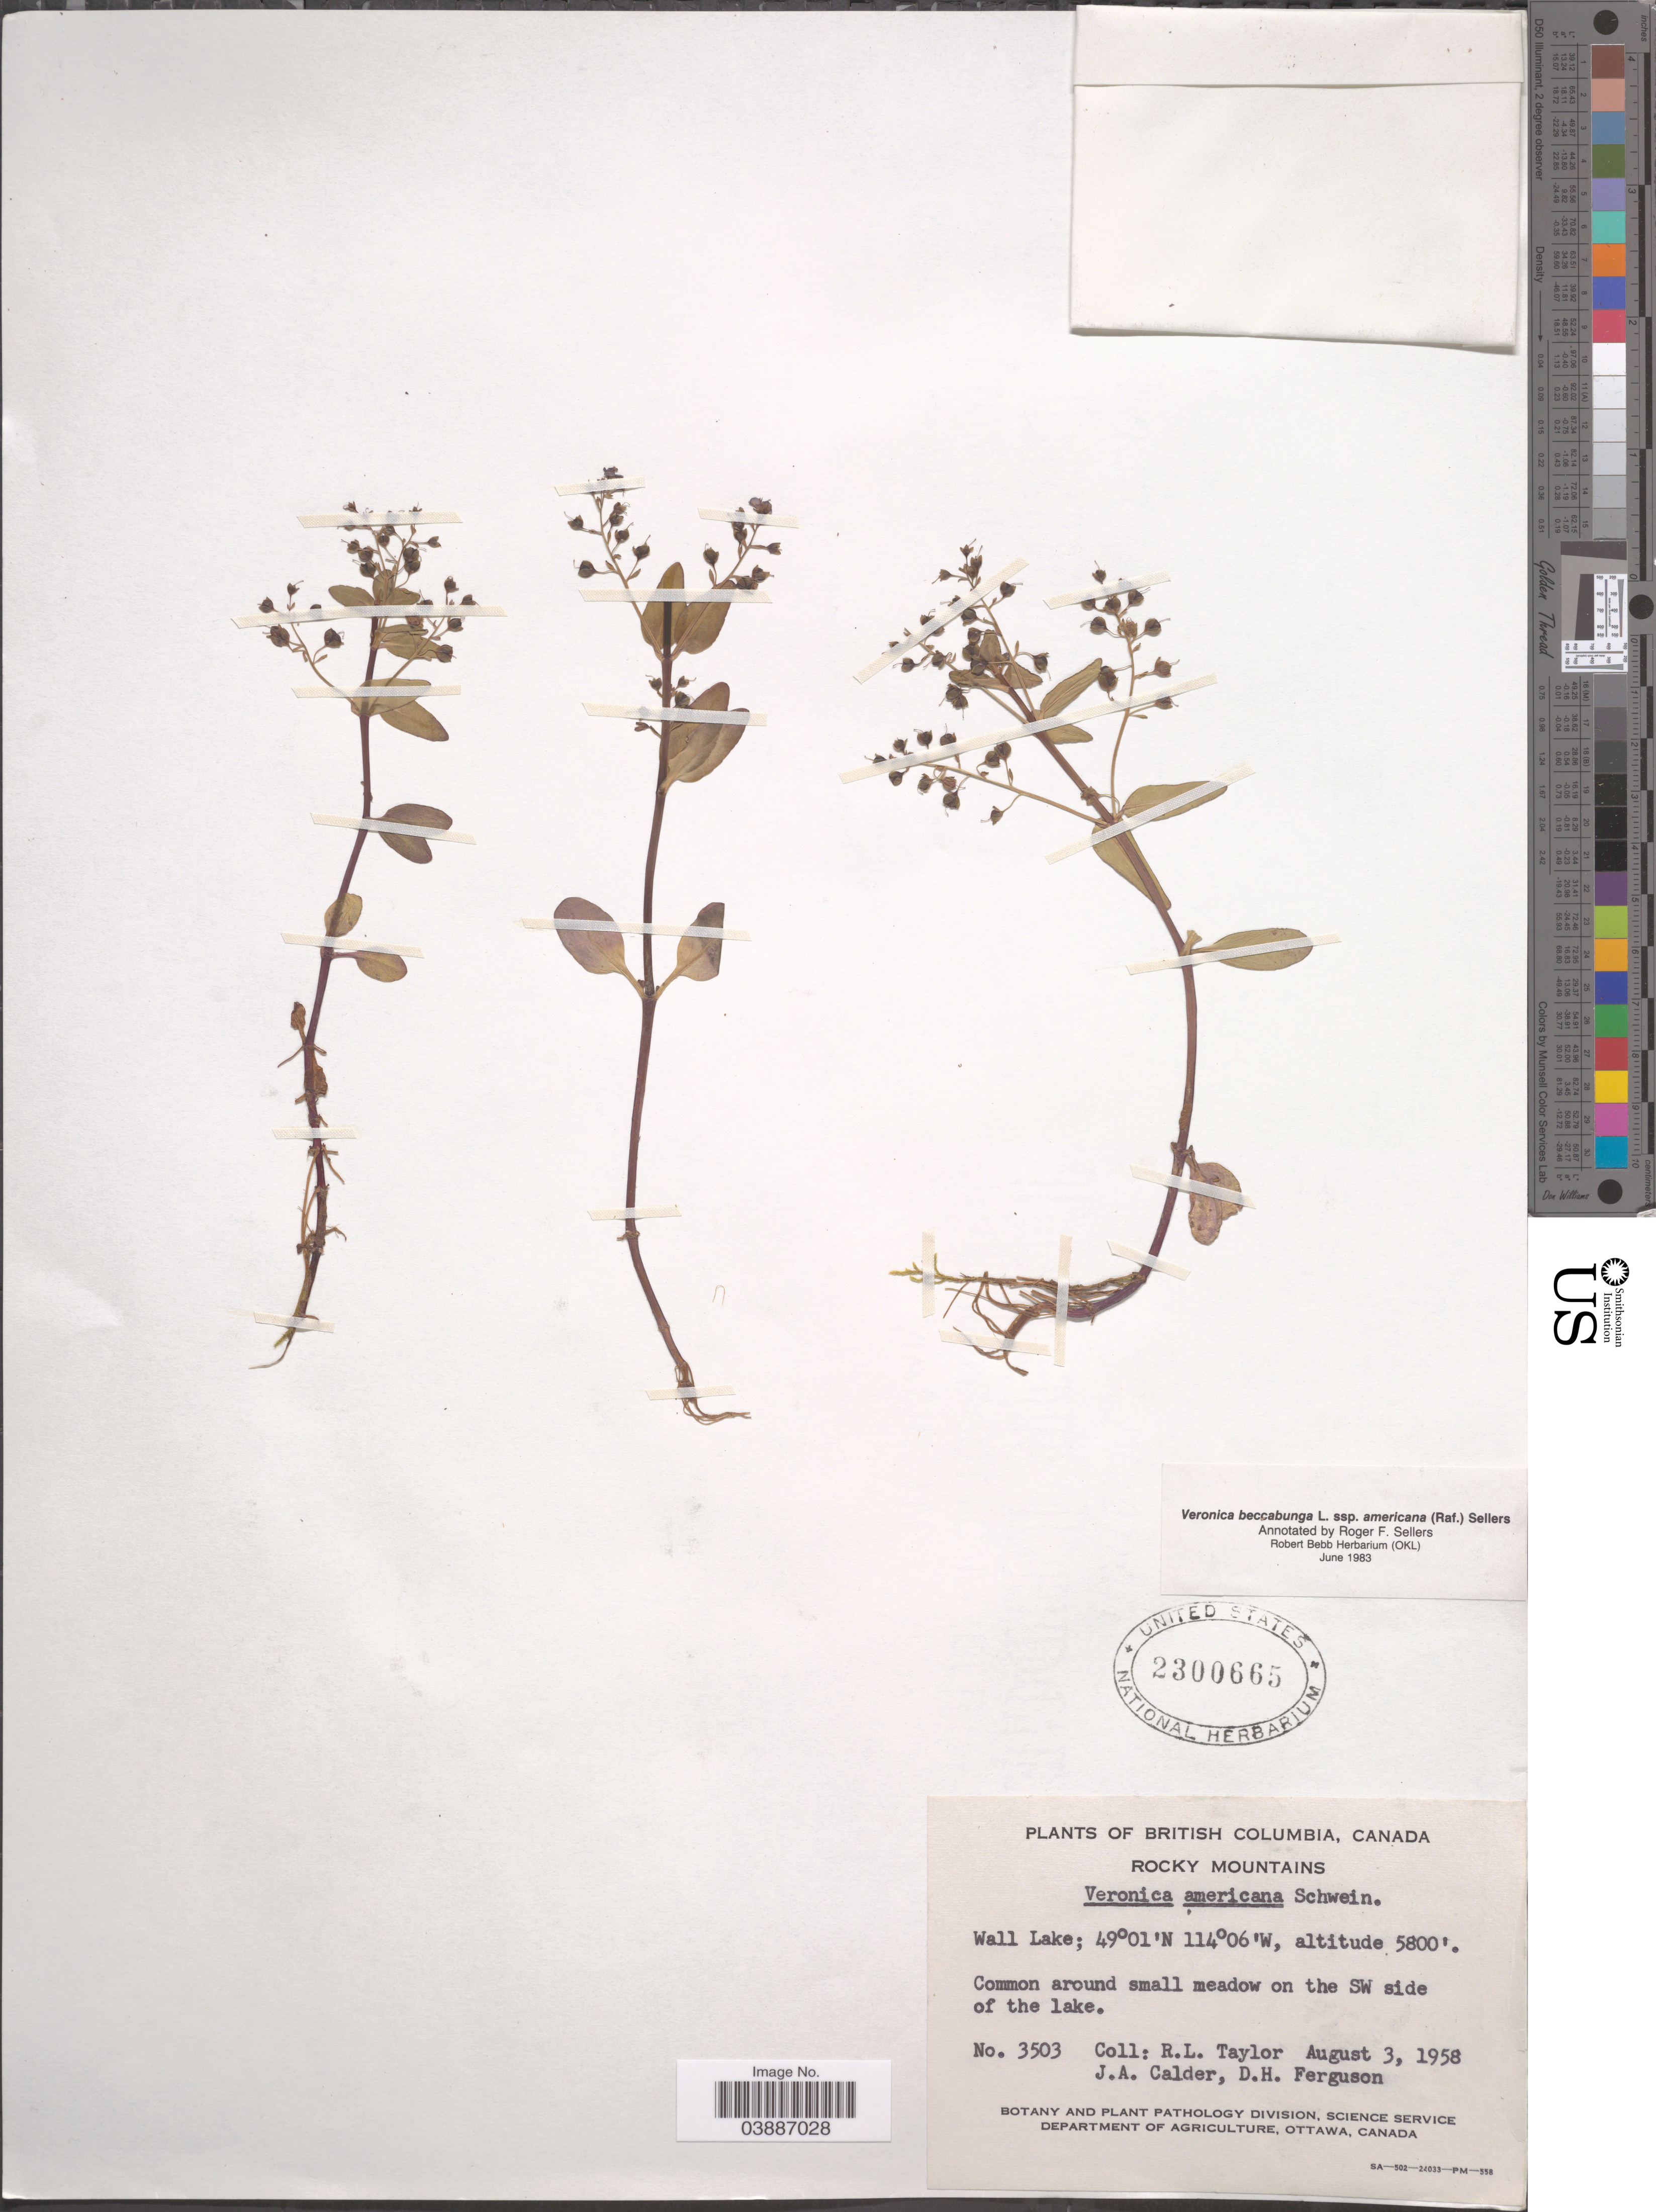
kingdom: Plantae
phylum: Tracheophyta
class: Magnoliopsida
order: Lamiales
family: Plantaginaceae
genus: Veronica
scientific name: Veronica beccabunga subsp. americana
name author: Raf.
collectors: R. Taylor, J. A. Calder & D. Ferguson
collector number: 3503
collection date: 1958-08-03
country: Canada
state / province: British Columbia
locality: Rocky Mountains. Wall Lake. On the SW side of the lake.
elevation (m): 1768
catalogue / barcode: US 2300665